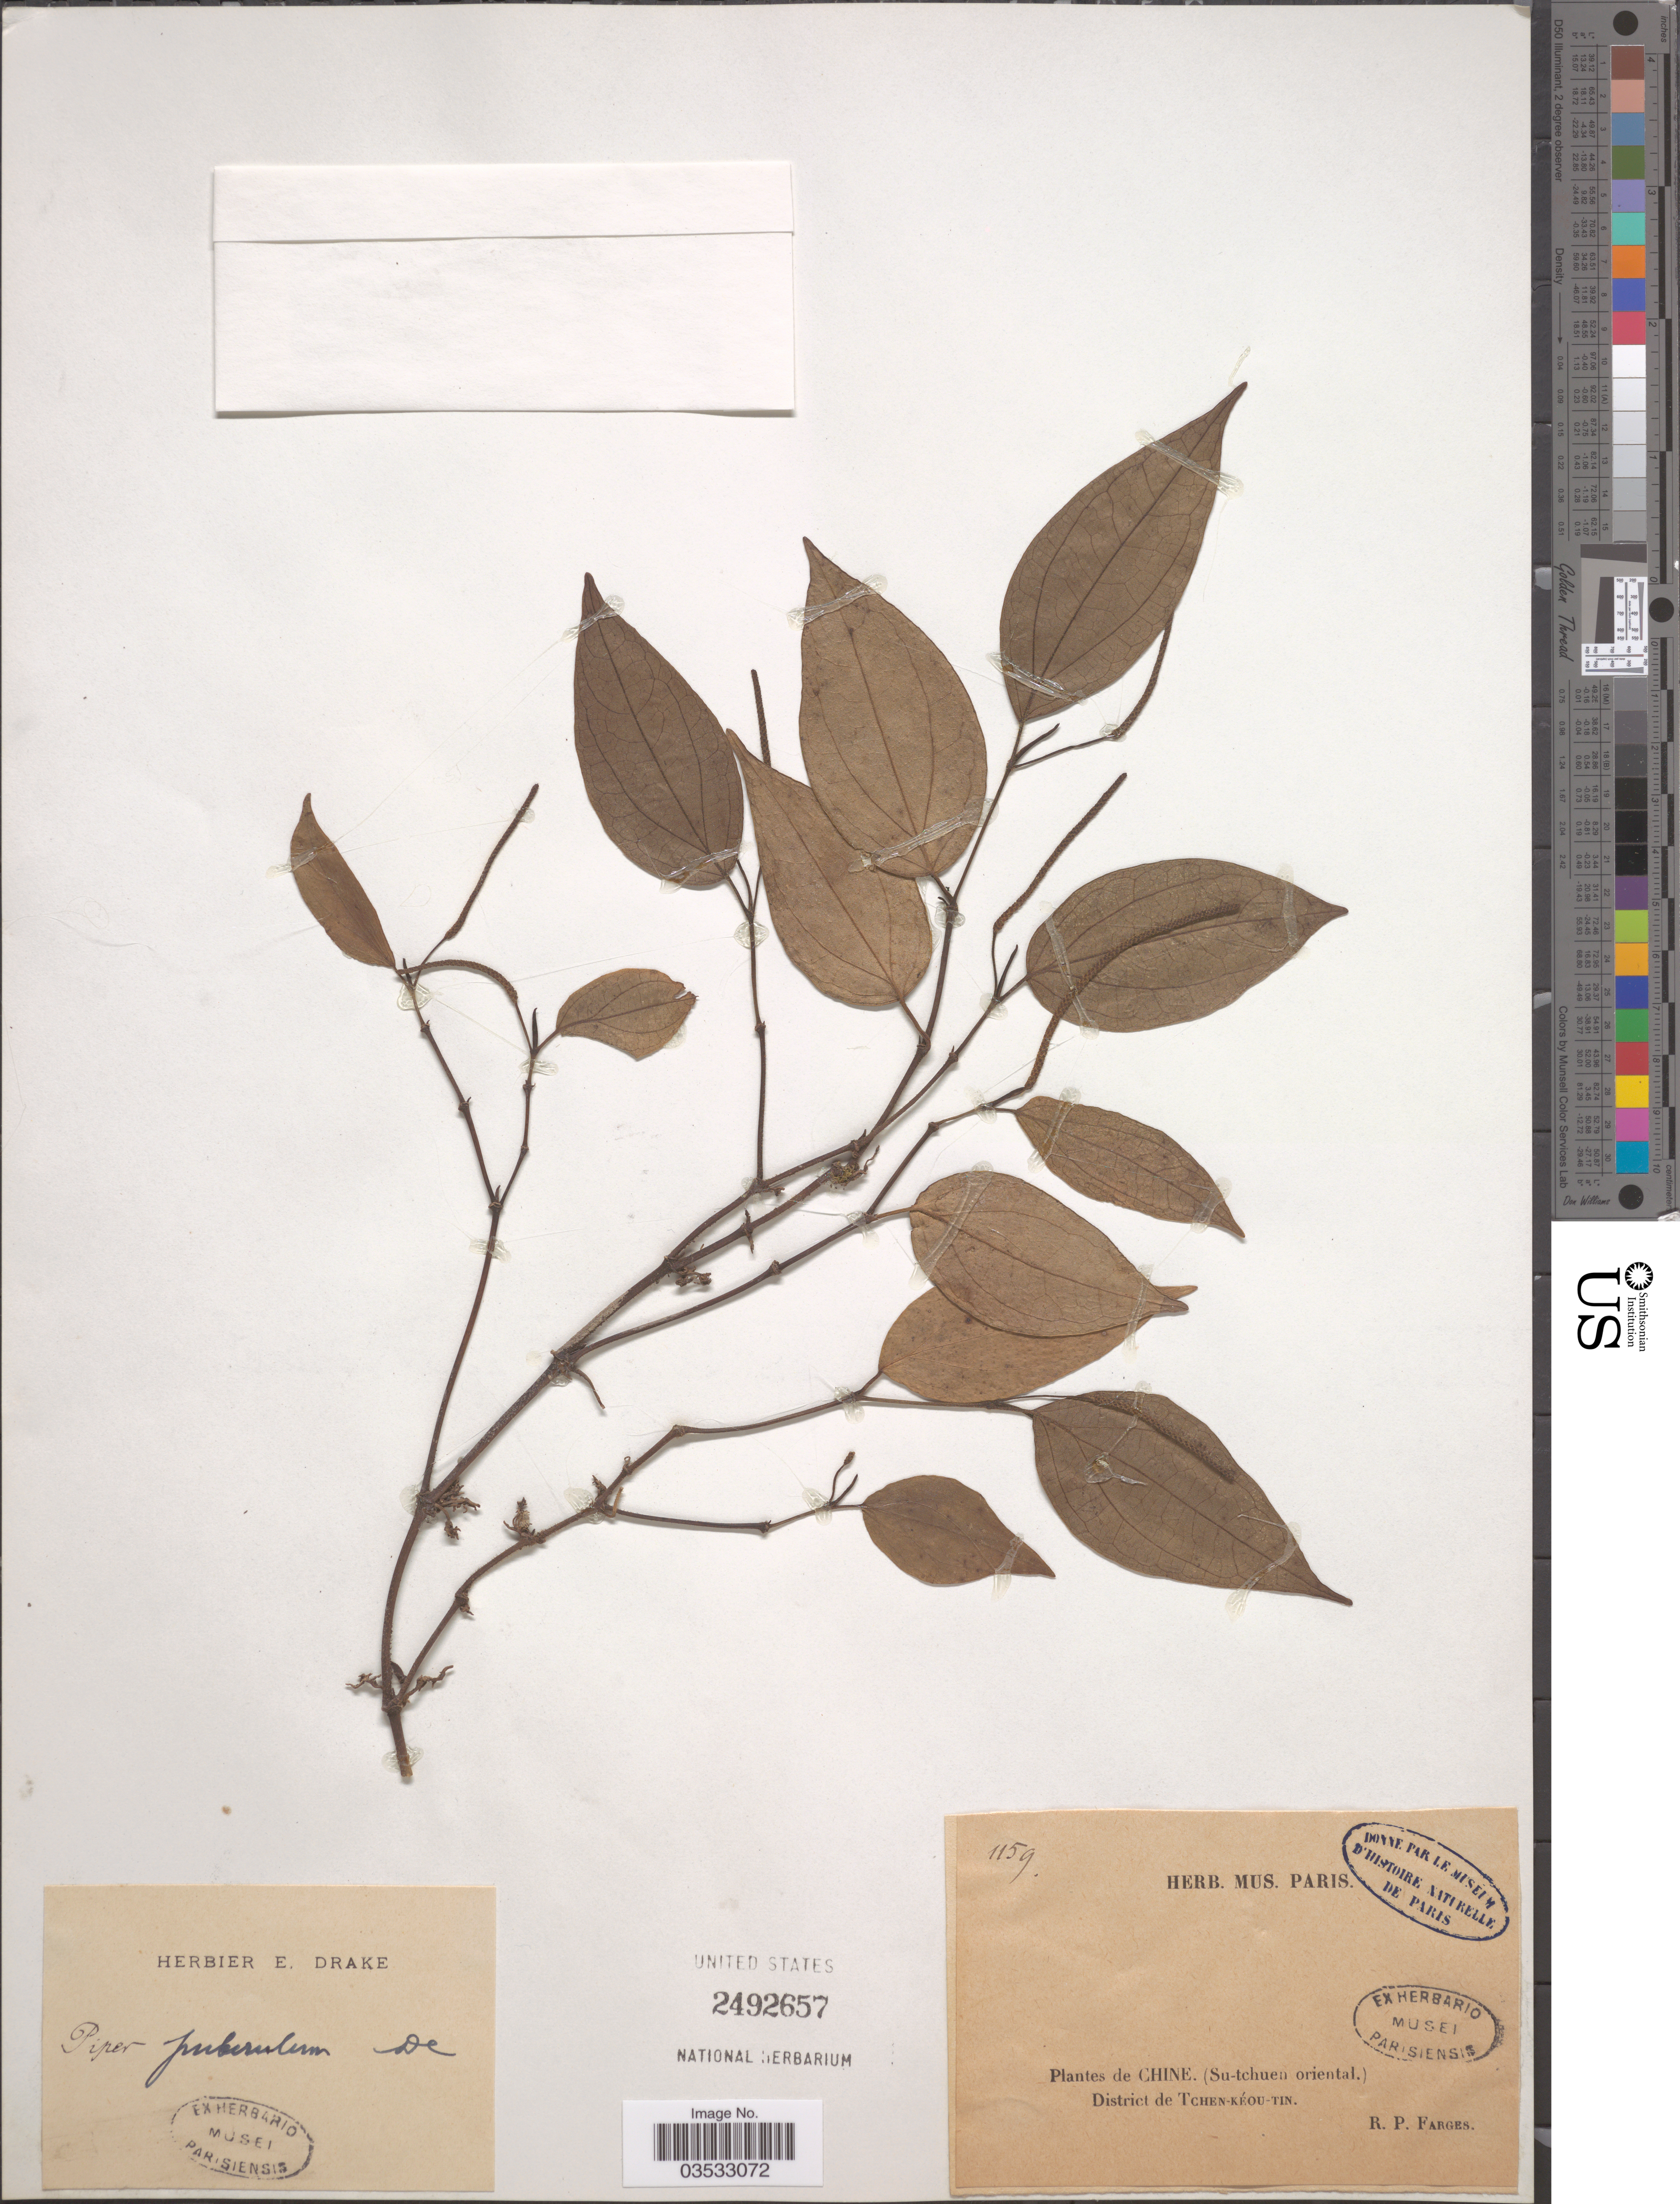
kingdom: Plantae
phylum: Tracheophyta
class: Magnoliopsida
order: Piperales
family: Piperaceae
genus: Piper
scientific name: Piper puberulum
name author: (Benth.) Seem.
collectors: R. Farges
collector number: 1159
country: China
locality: (Su-tchuen oriental). District de Tchen-Kéou-Tin.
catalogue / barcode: US 2492657